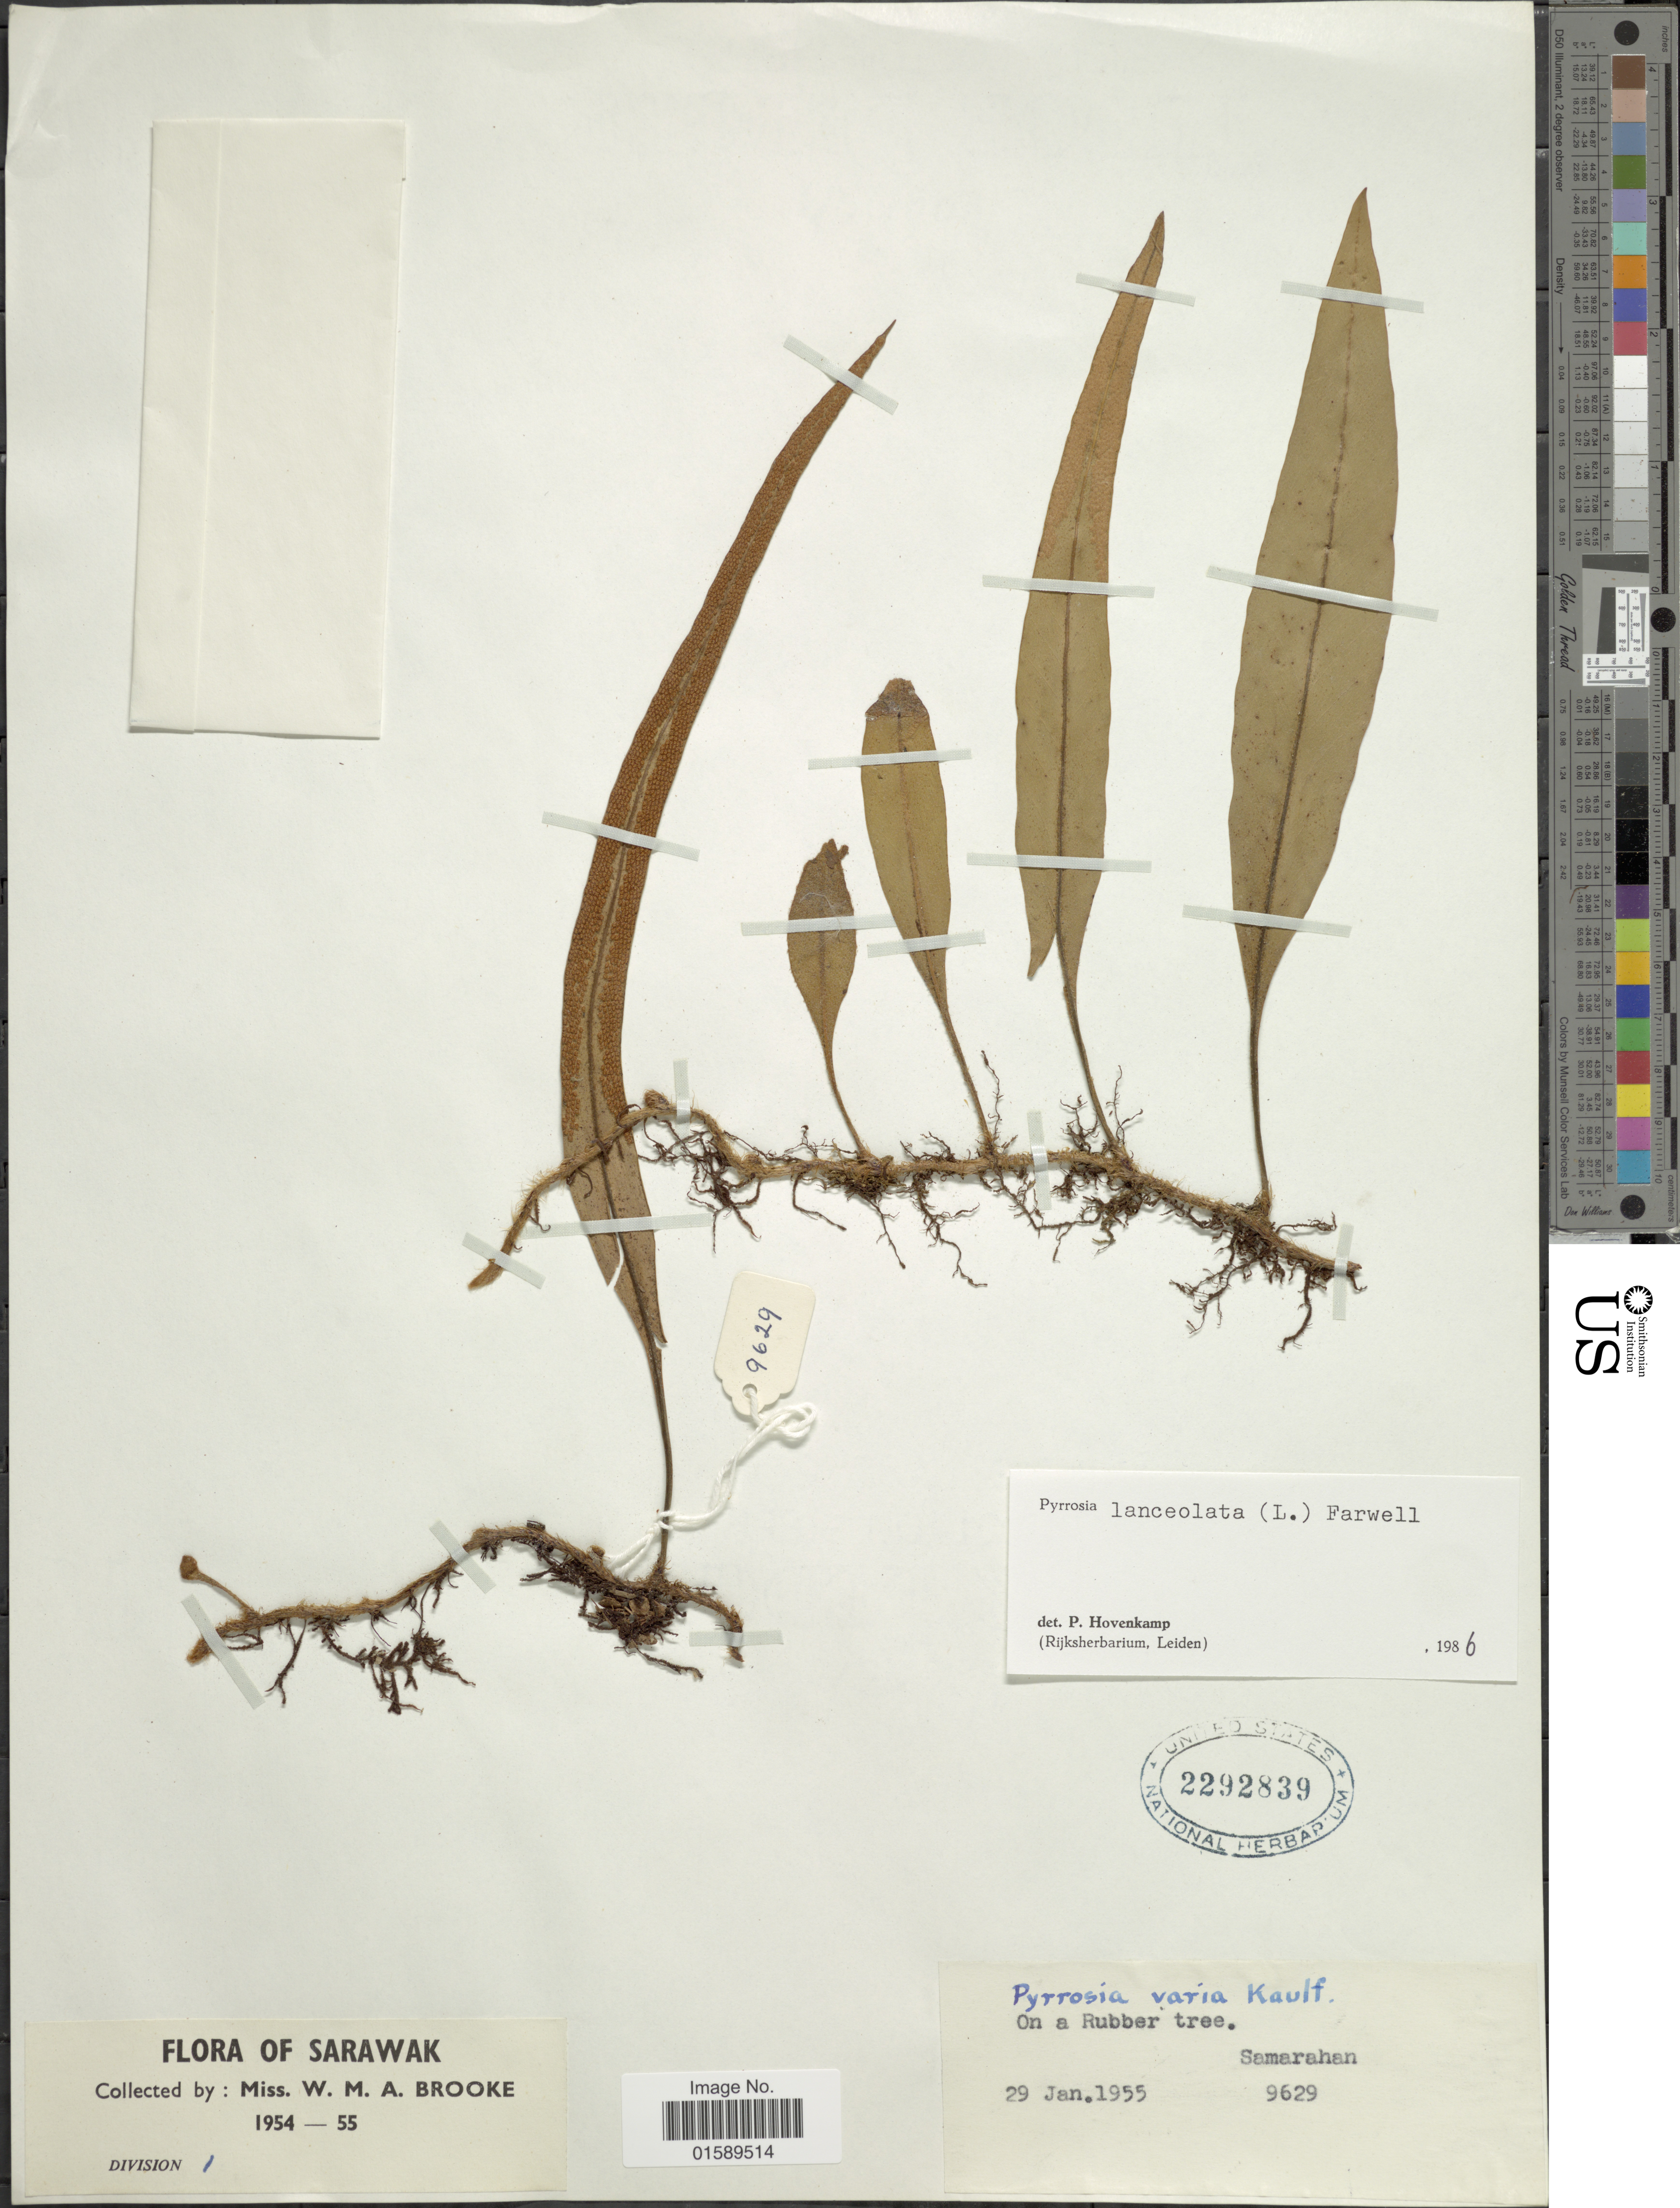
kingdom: Plantae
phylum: Tracheophyta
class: Polypodiopsida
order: Polypodiales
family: Polypodiaceae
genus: Pyrrosia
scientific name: Pyrrosia lanceolata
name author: (L.) Farw.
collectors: W. Brooke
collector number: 9629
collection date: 1955-06-29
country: Malaysia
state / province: Sarawak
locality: Sarawak, Samarahan.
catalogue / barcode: US 2292839